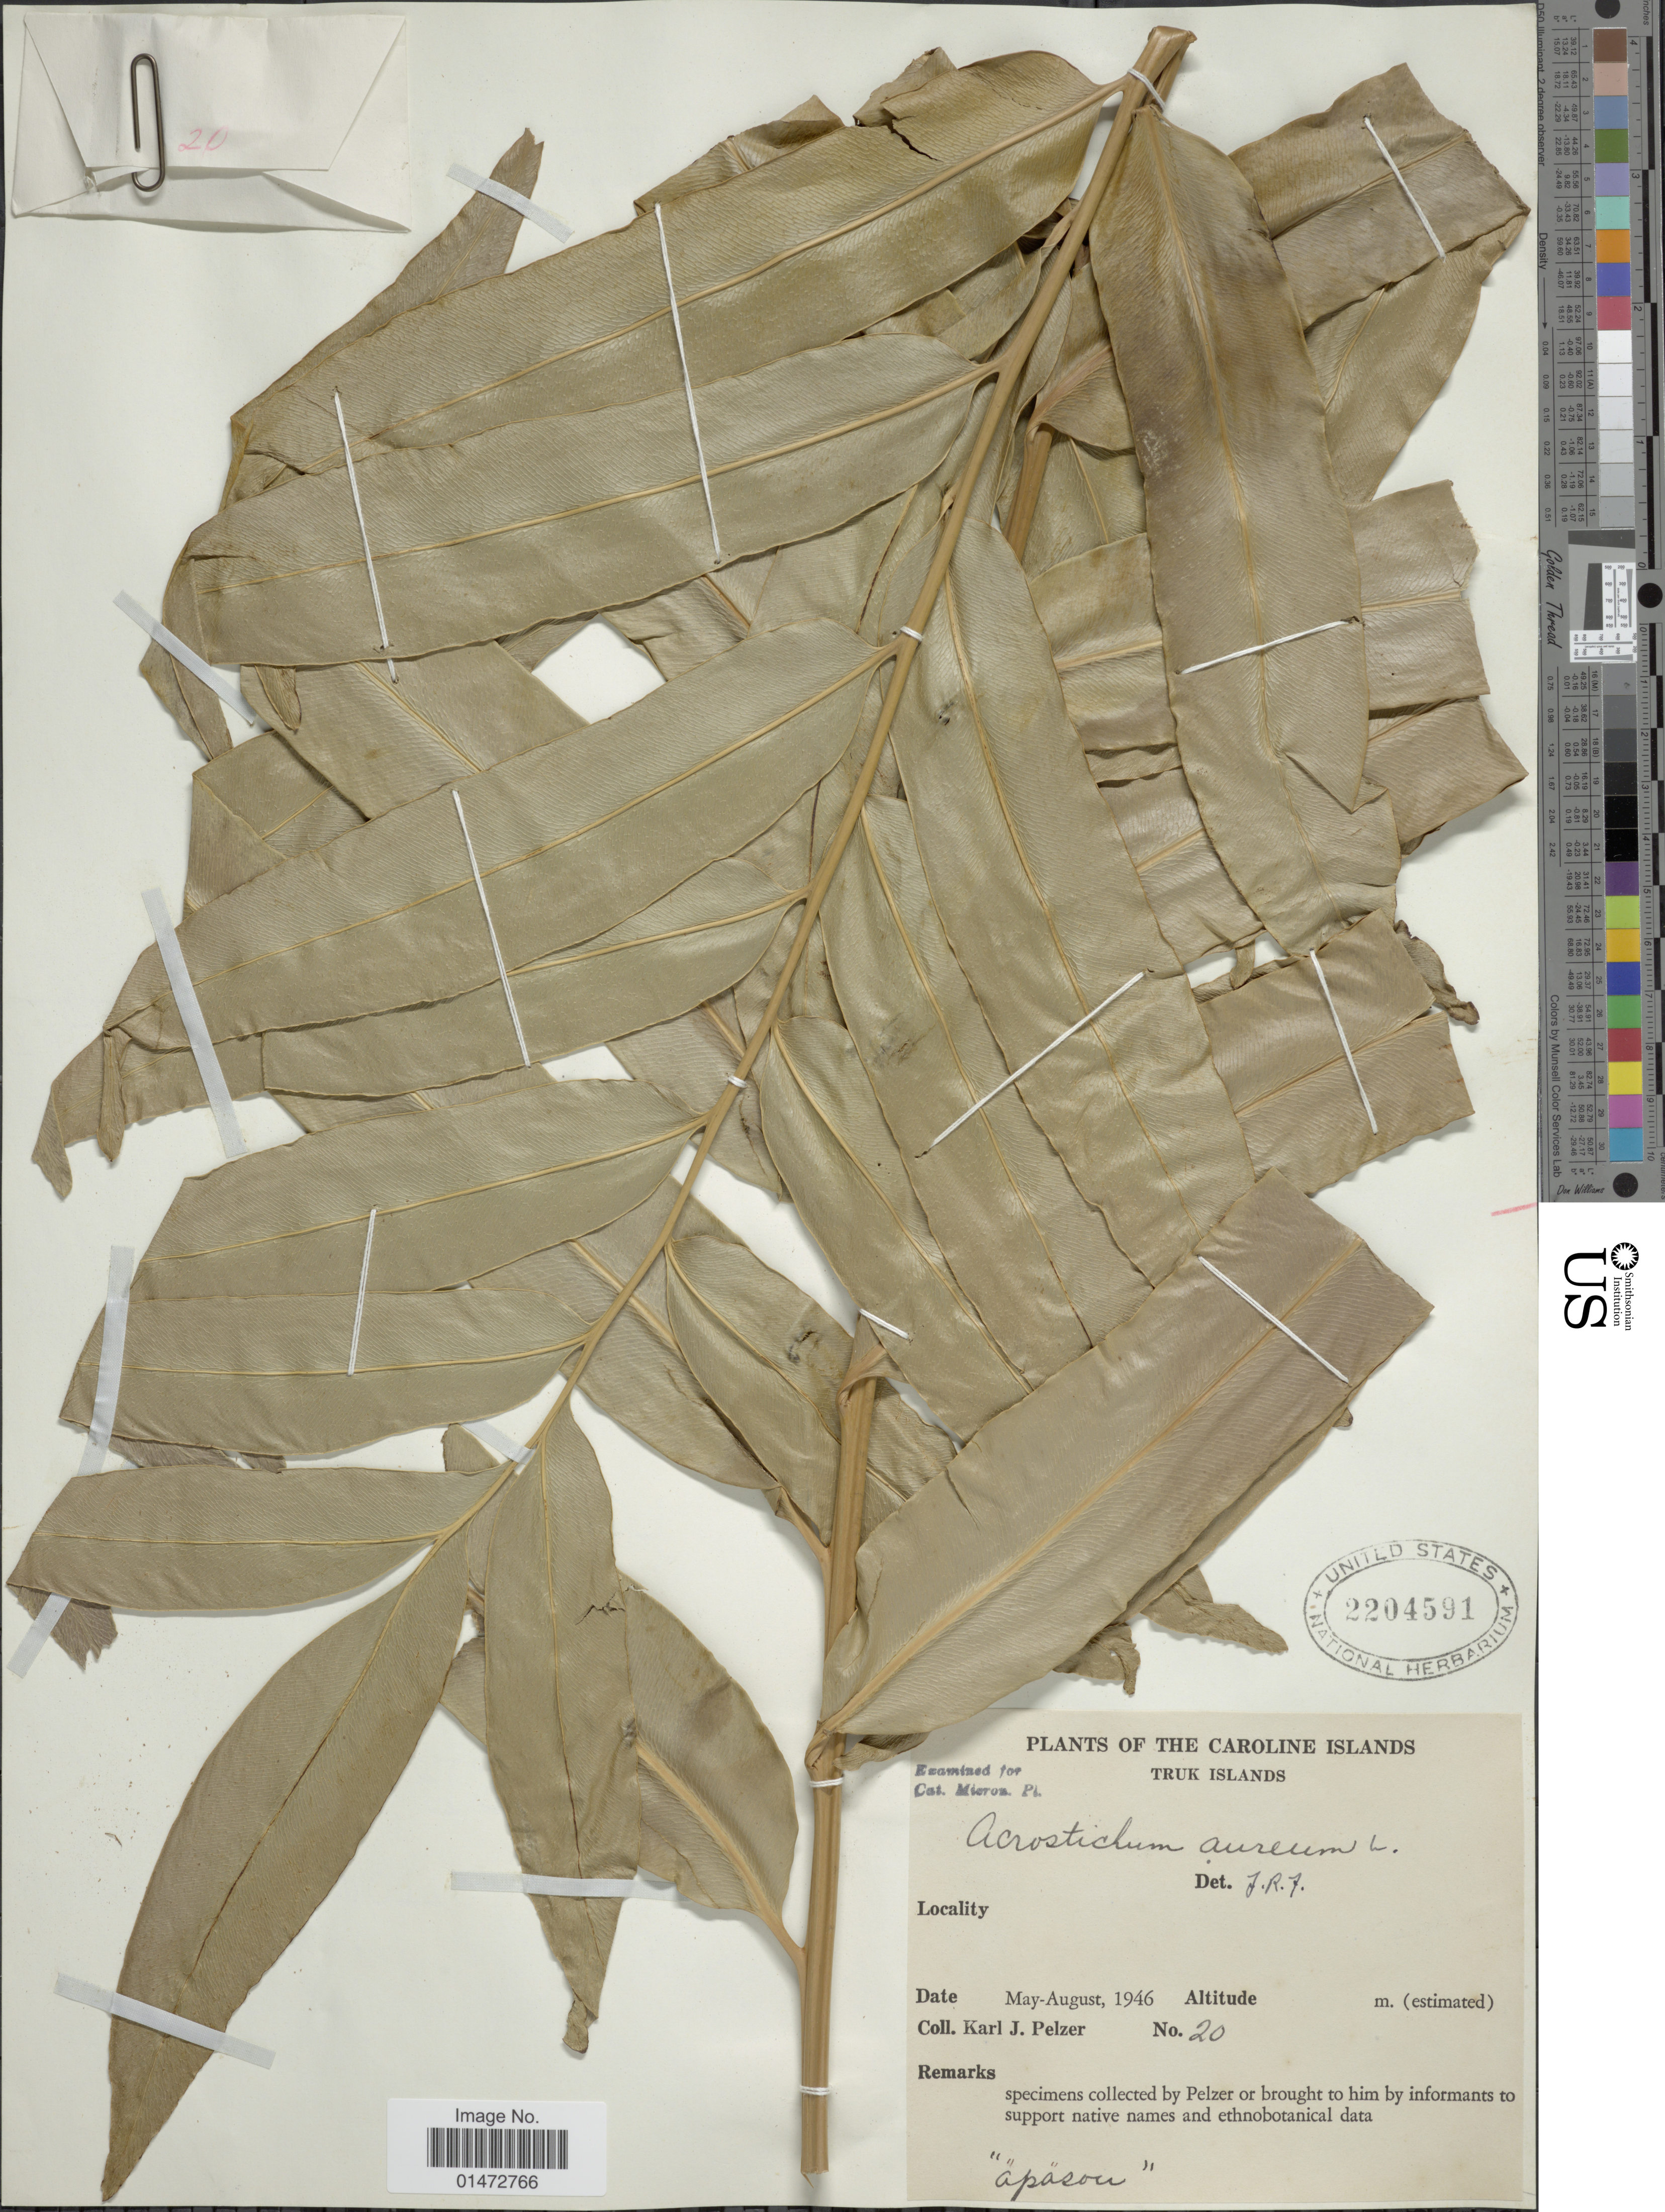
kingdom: Plantae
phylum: Tracheophyta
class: Polypodiopsida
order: Polypodiales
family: Pteridaceae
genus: Acrostichum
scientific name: Acrostichum aureum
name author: L.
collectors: K. J. Pelzer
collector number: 20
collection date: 1946-05/1946-08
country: Micronesia, Federated States of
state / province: Truk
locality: The Caroline Islands. Truk Islands.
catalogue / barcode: US 2204591